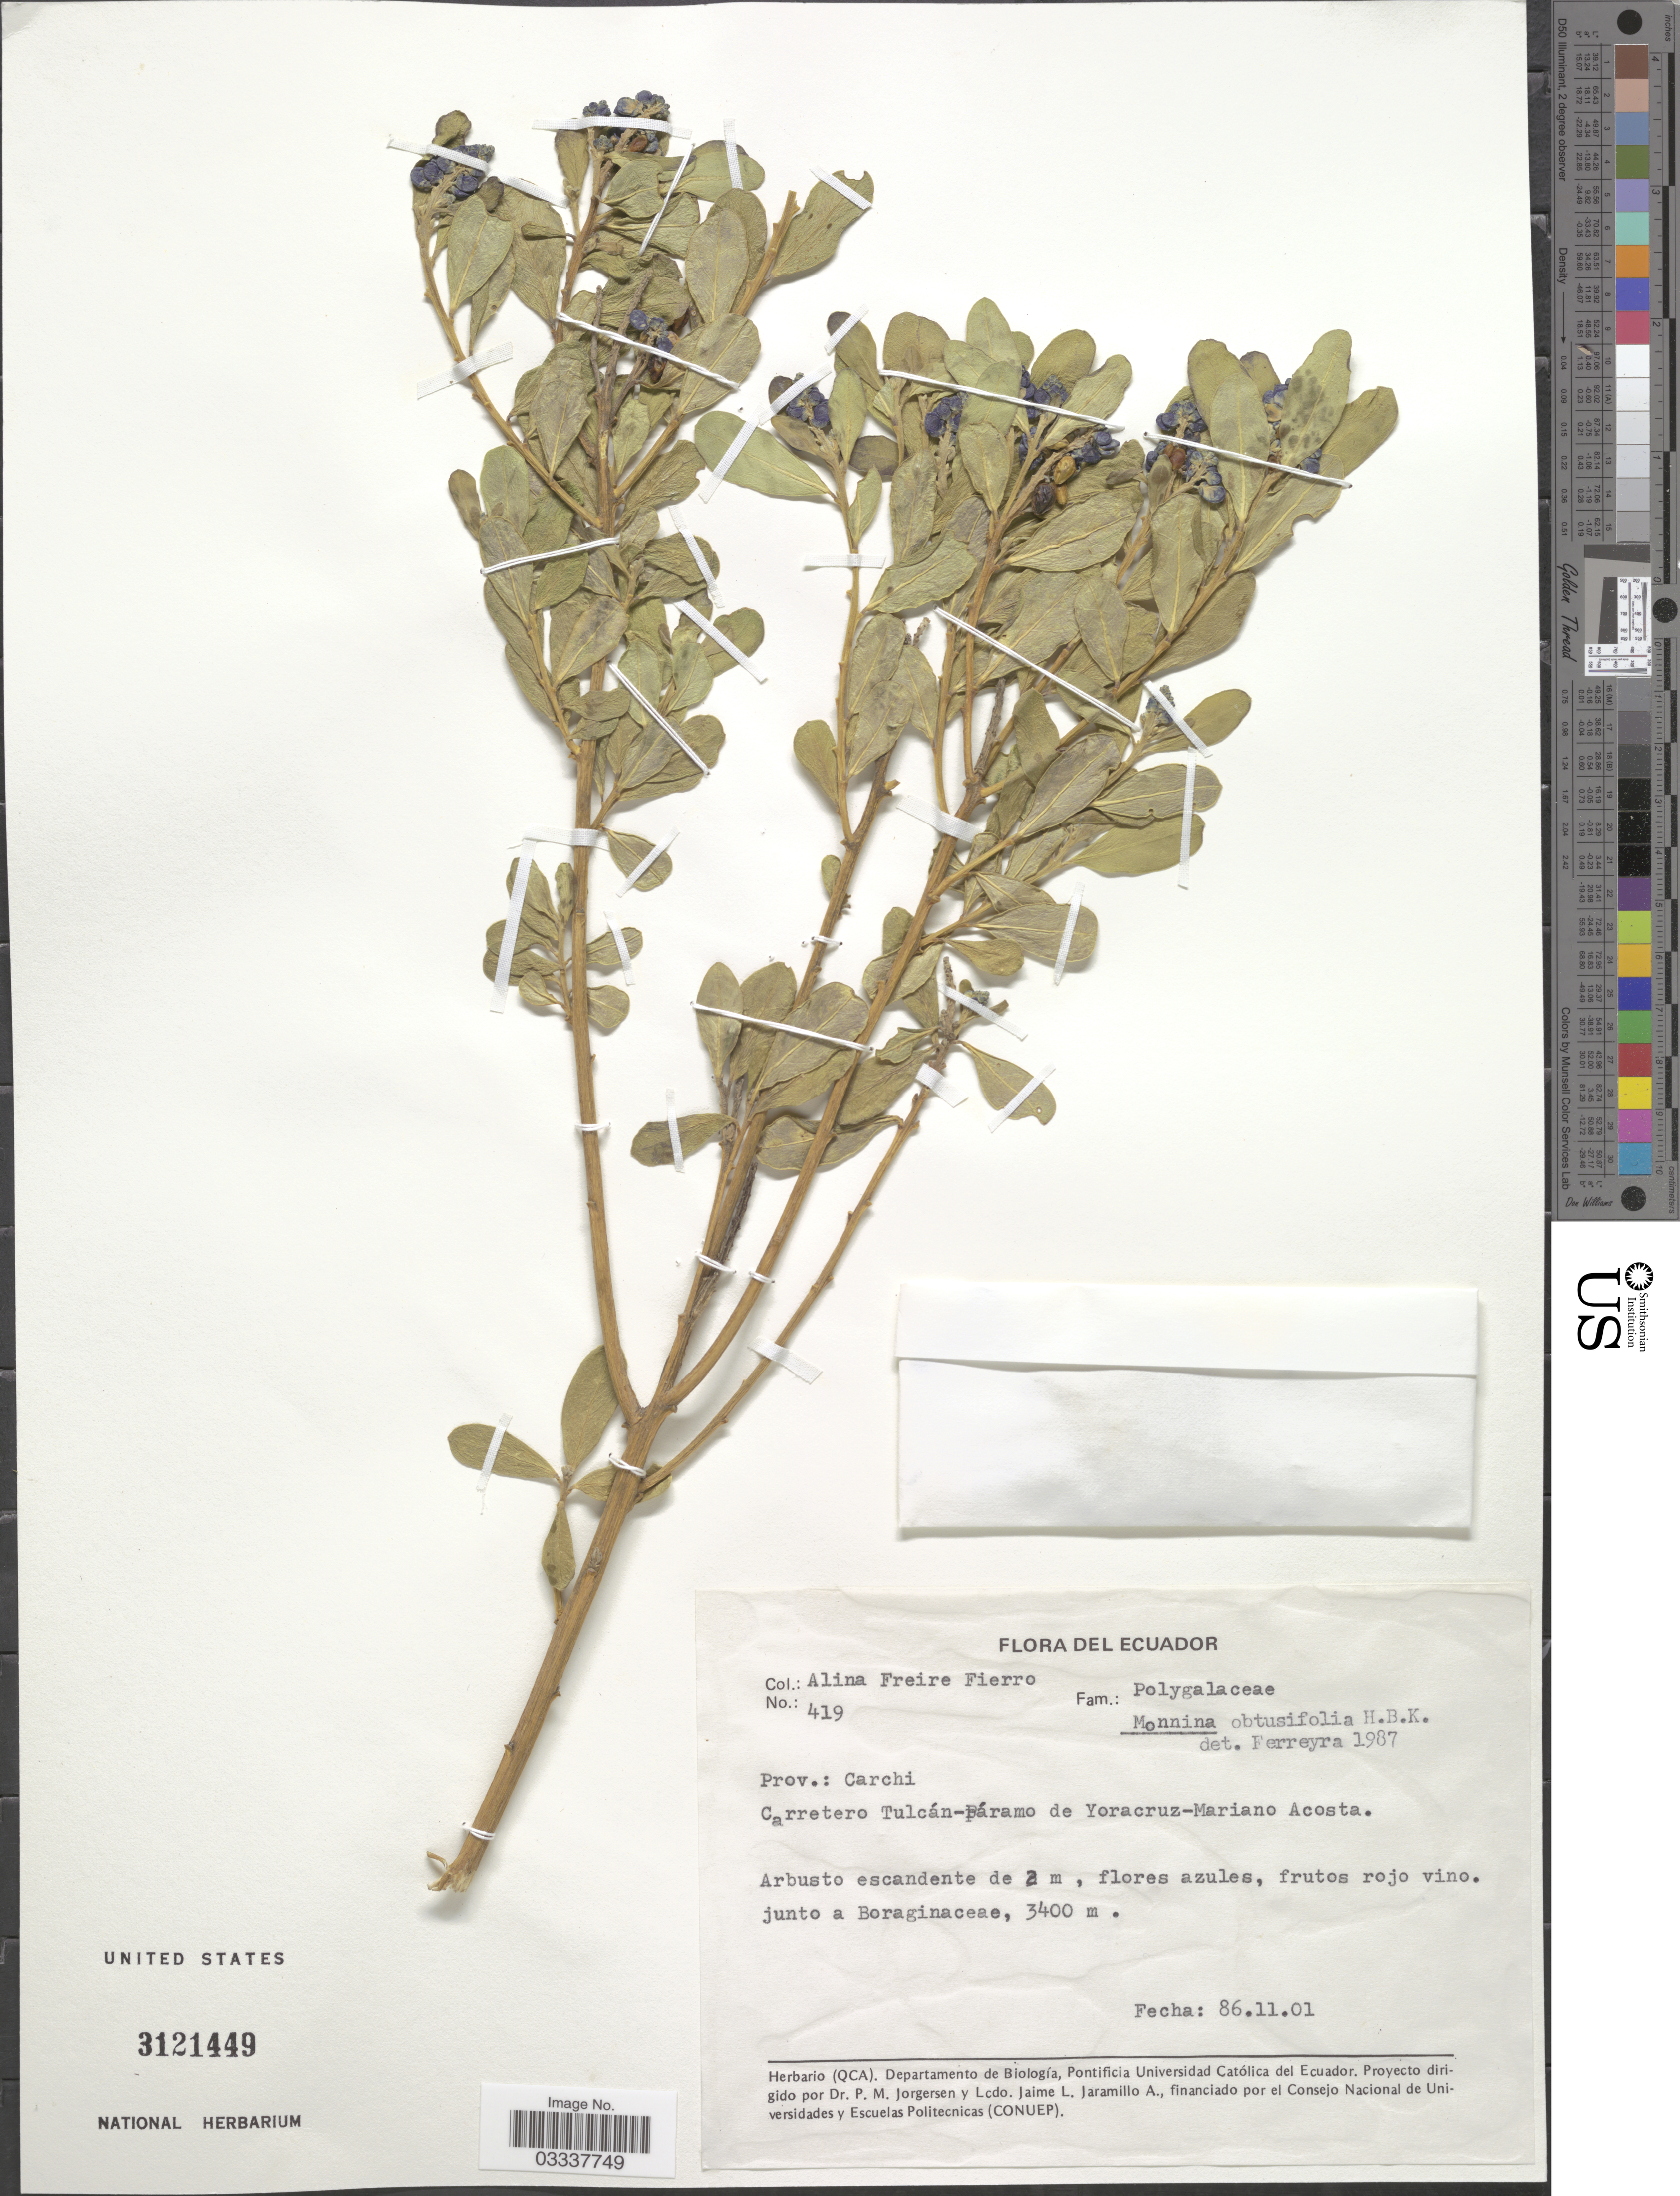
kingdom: Plantae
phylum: Tracheophyta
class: Magnoliopsida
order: Fabales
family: Polygalaceae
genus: Monnina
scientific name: Monnina phillyreoides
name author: (Bonpl.) B. Eriksen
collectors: A. Freire-Fierro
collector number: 419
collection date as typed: Transcribed d/m/y: 1/11/86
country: Ecuador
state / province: Carchi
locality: Carretero Tulcán-páramo de Yoracruz-Mariano Acosta.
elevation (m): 3400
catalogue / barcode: US 3121449